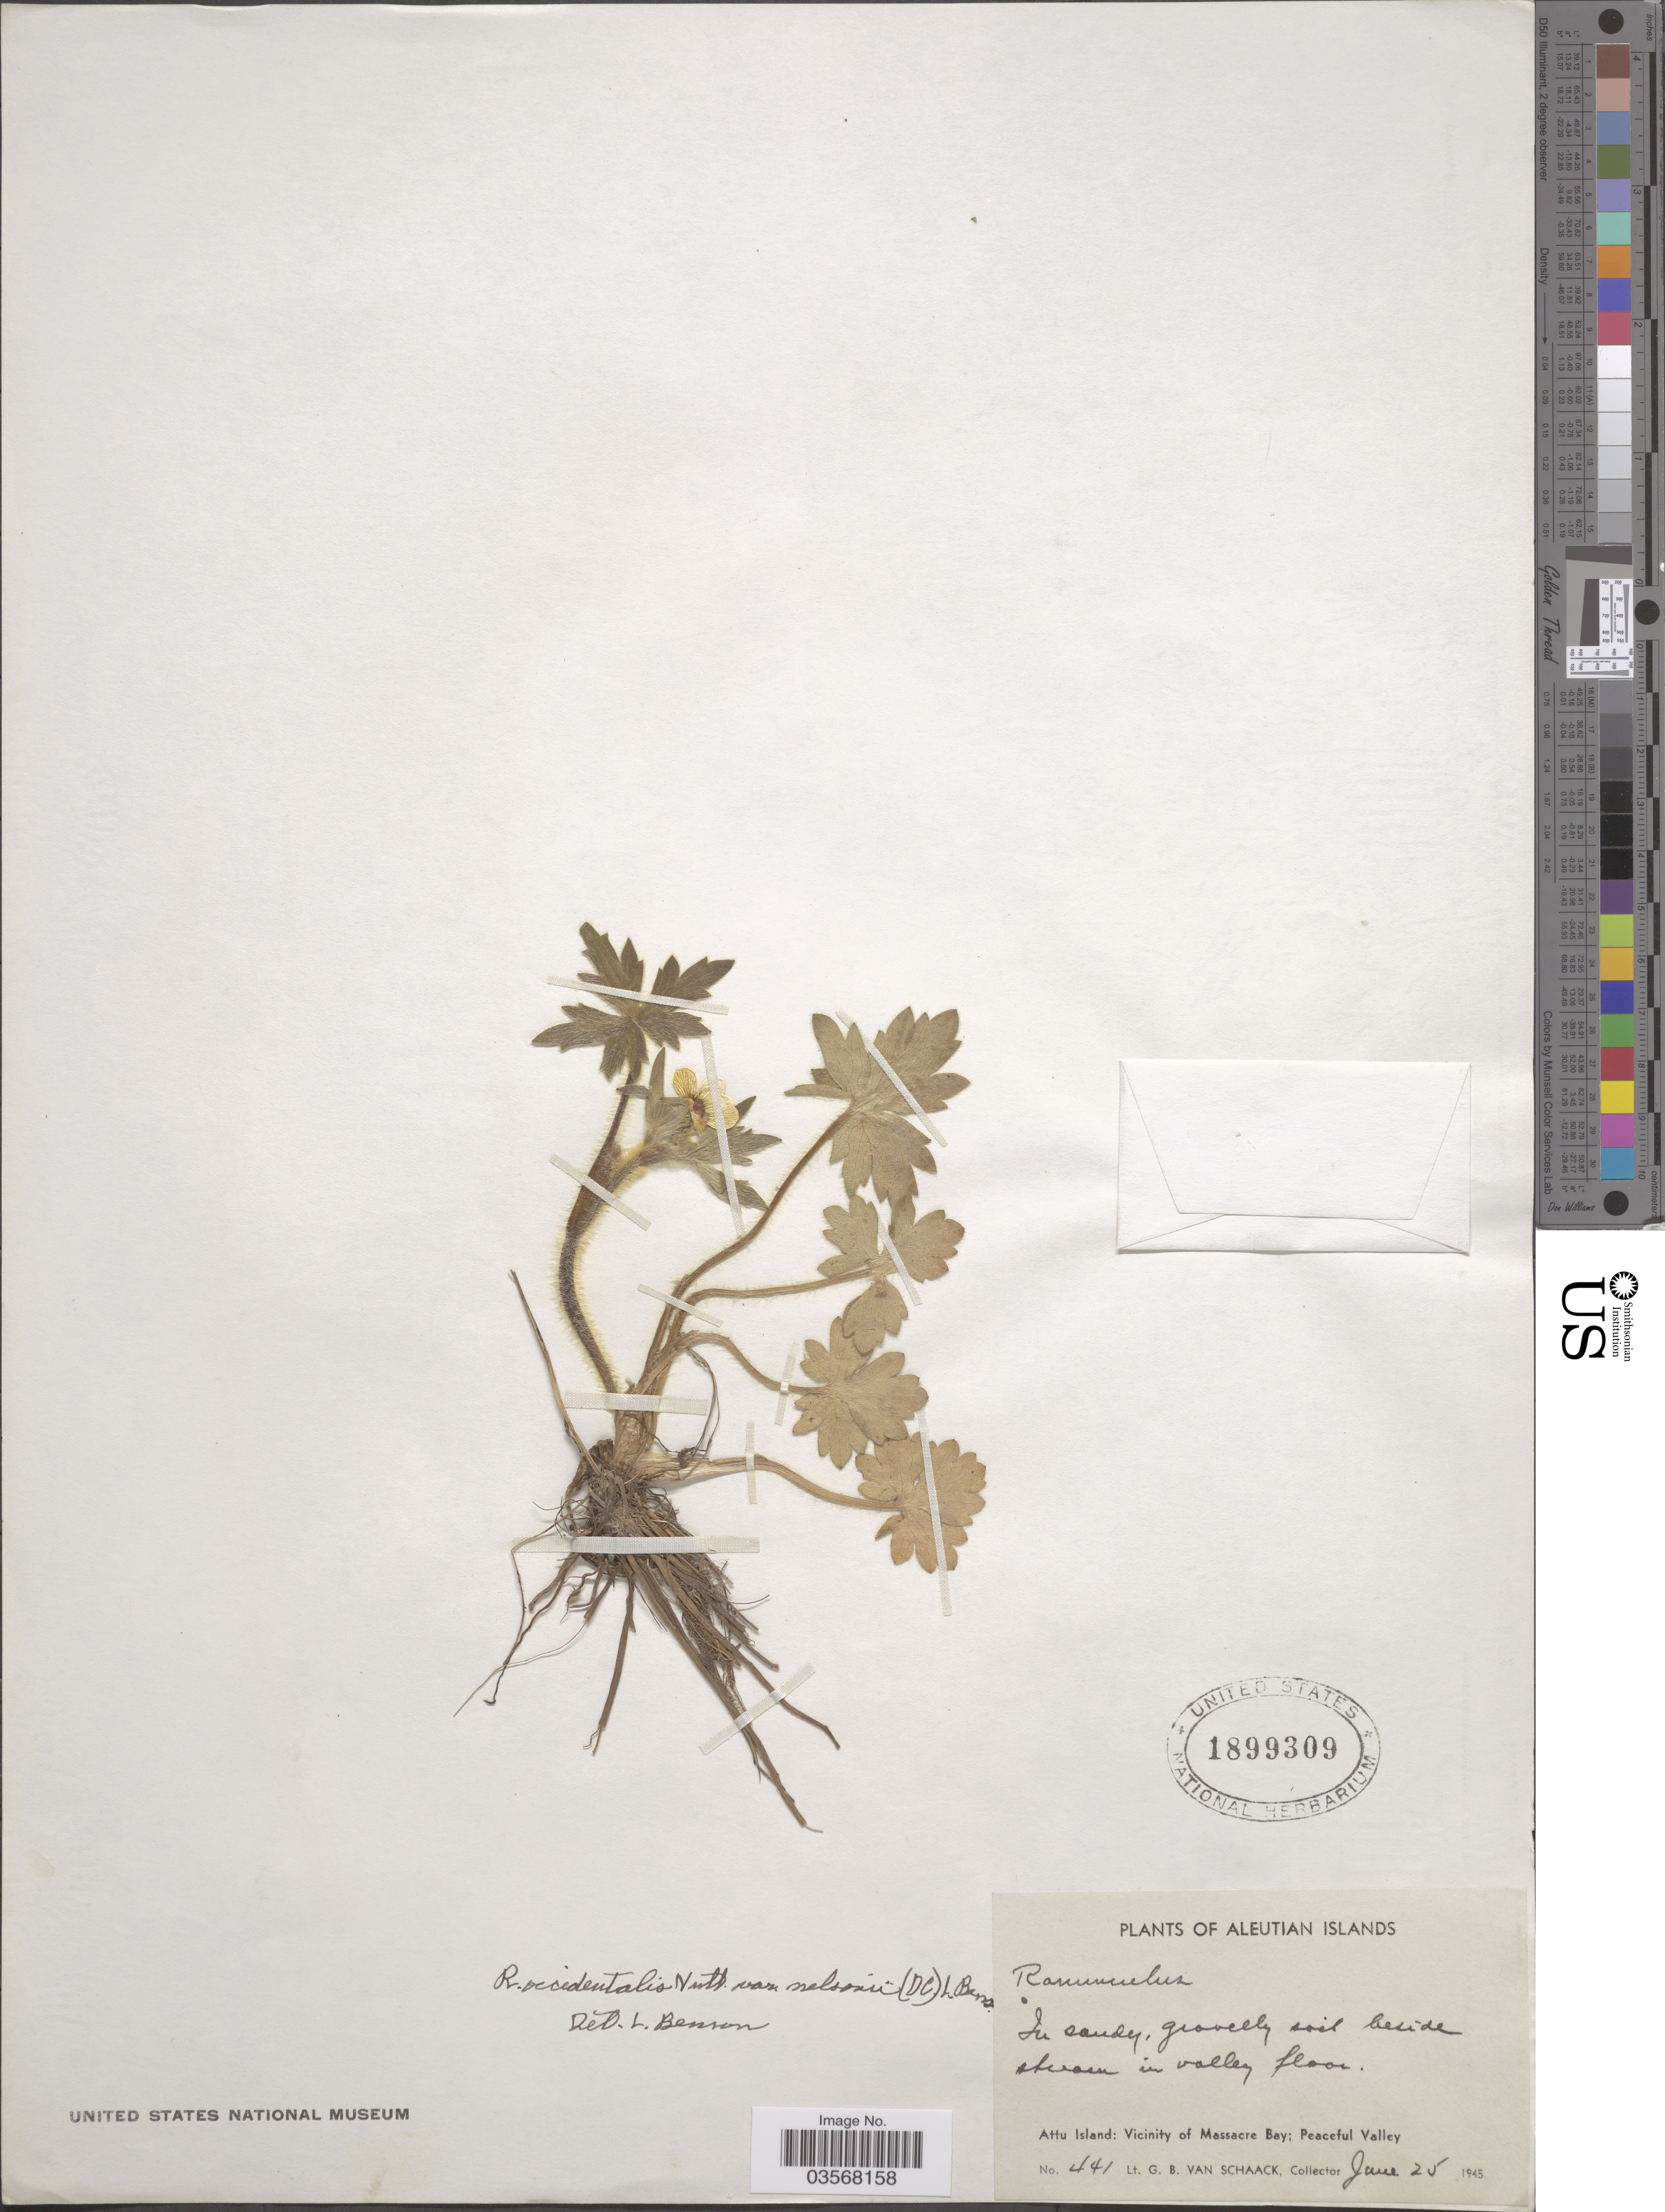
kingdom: Plantae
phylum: Tracheophyta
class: Magnoliopsida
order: Ranunculales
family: Ranunculaceae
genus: Ranunculus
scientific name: Ranunculus occidentalis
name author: Nutt.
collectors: G. Van Schaack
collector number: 441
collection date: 1945-06-25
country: United States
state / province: Alaska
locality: Aleutian Islands. Attu Island: Vicinity of Massacre Bay; Peaceful Valley.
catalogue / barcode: US 1899309